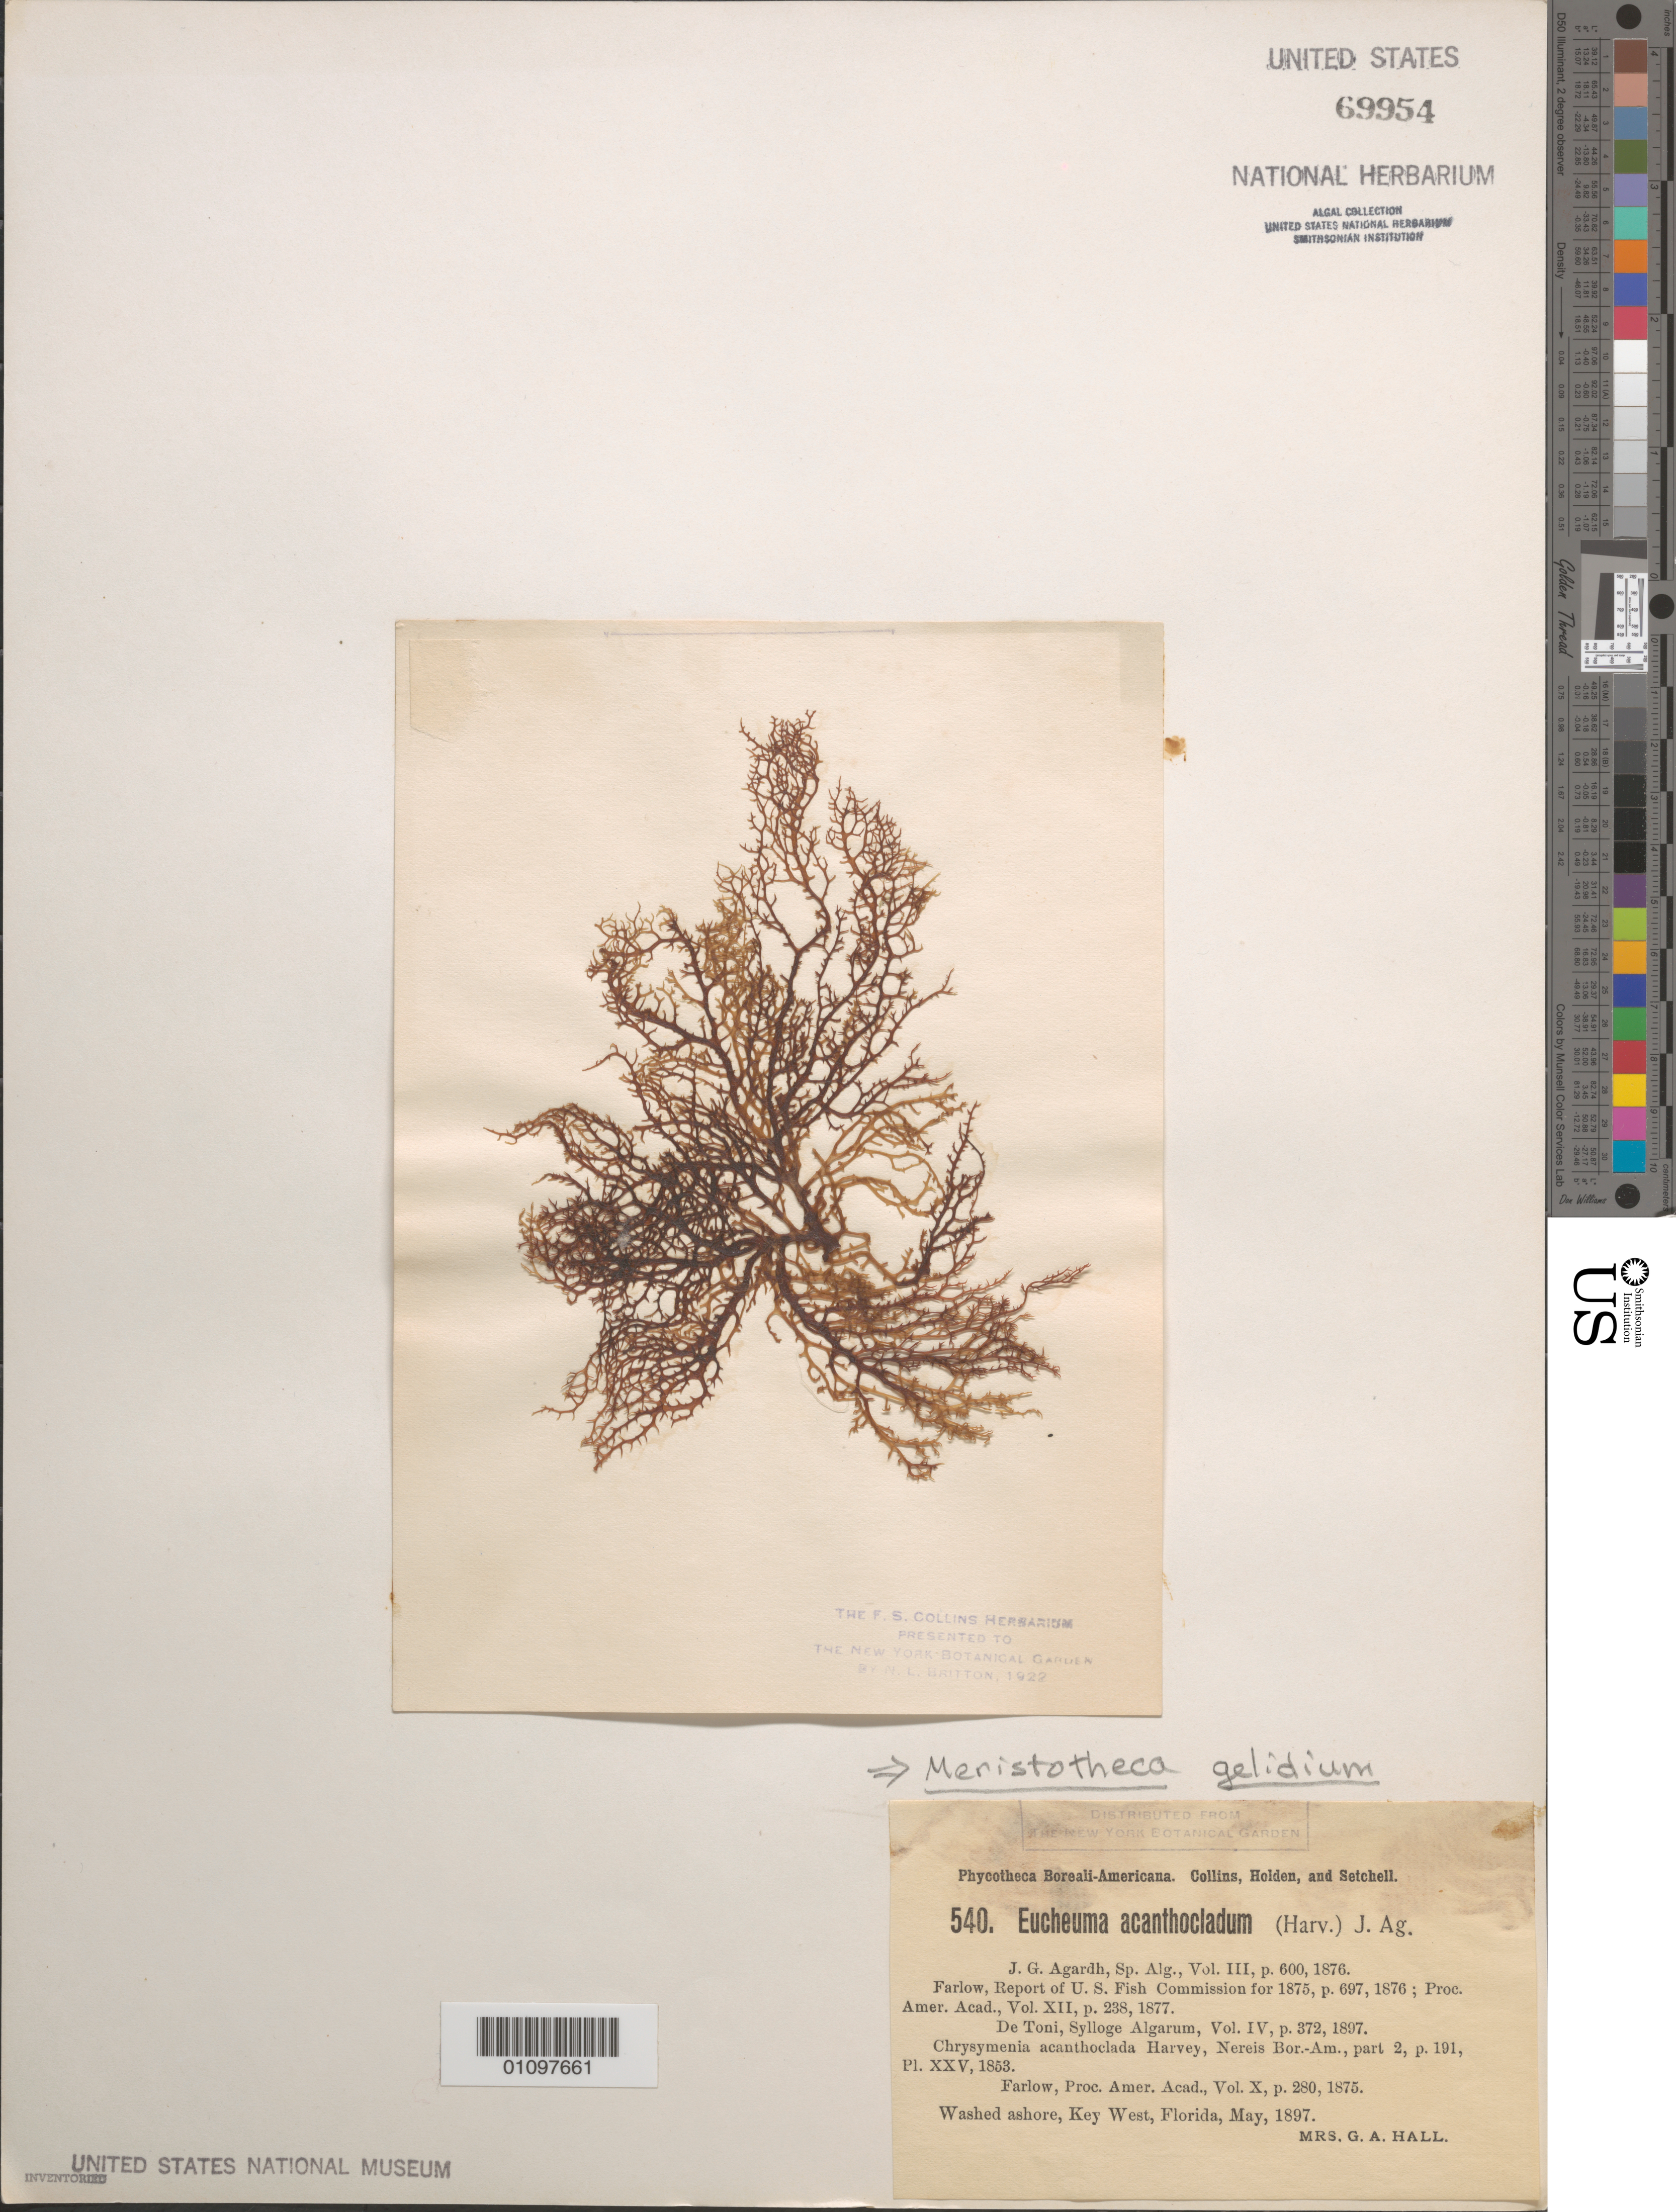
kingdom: Plantae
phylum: Rhodophyta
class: Florideophyceae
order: Gigartinales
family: Solieriaceae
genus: Meristotheca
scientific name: Meristotheca gelidium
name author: (J. Agardh) E.J. Faye & Masuda in E.J. Faye et al.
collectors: Mrs. Hall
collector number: PB-A 540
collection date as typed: May 1897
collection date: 1897-05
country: United States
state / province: Florida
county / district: Monroe County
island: Key West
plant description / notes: Collins, Holden & Setchell, Phycotheca Boreali-Americana, as Eucheuma acanthocladum (Harv.) J. Ag.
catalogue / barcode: US 69954